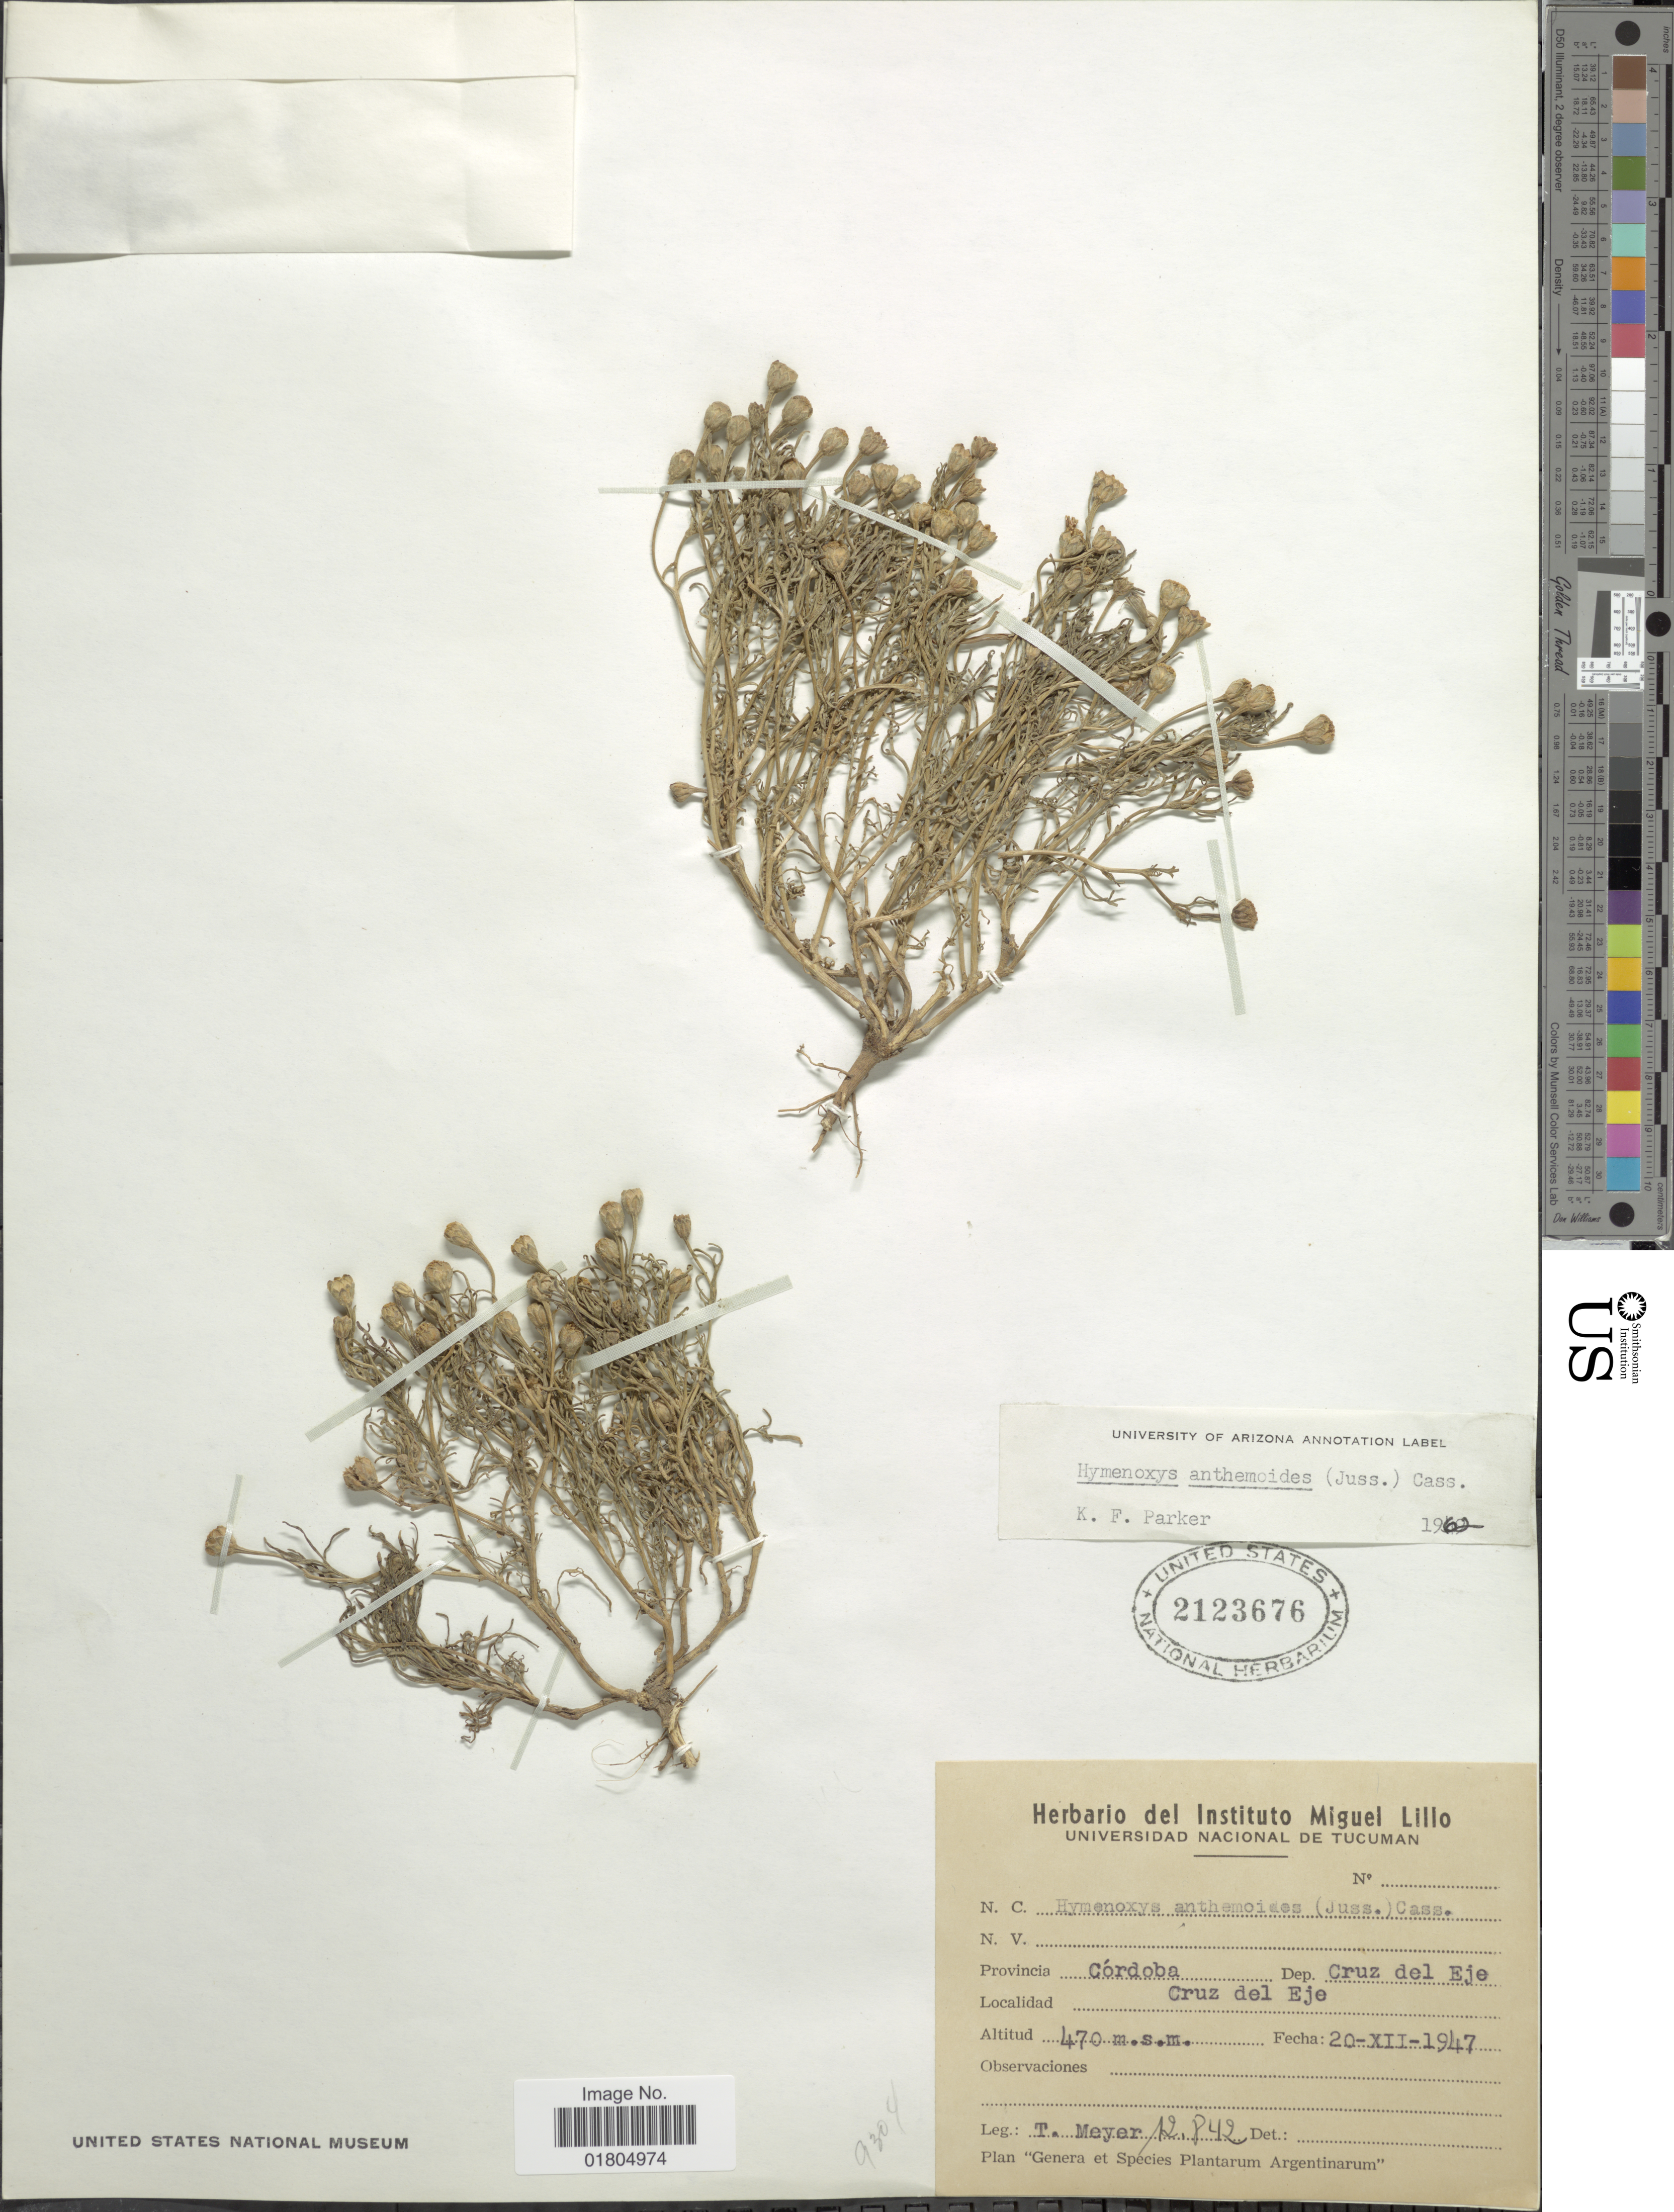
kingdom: Plantae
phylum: Tracheophyta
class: Magnoliopsida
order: Asterales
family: Asteraceae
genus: Hymenoxys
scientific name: Hymenoxys anthemoides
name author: (Juss.) Cass. ex DC.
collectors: T. Meyer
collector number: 12842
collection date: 1947-12-20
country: Argentina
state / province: Cordoba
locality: Dep. Cruz del Eje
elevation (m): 470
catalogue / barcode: US 2123676